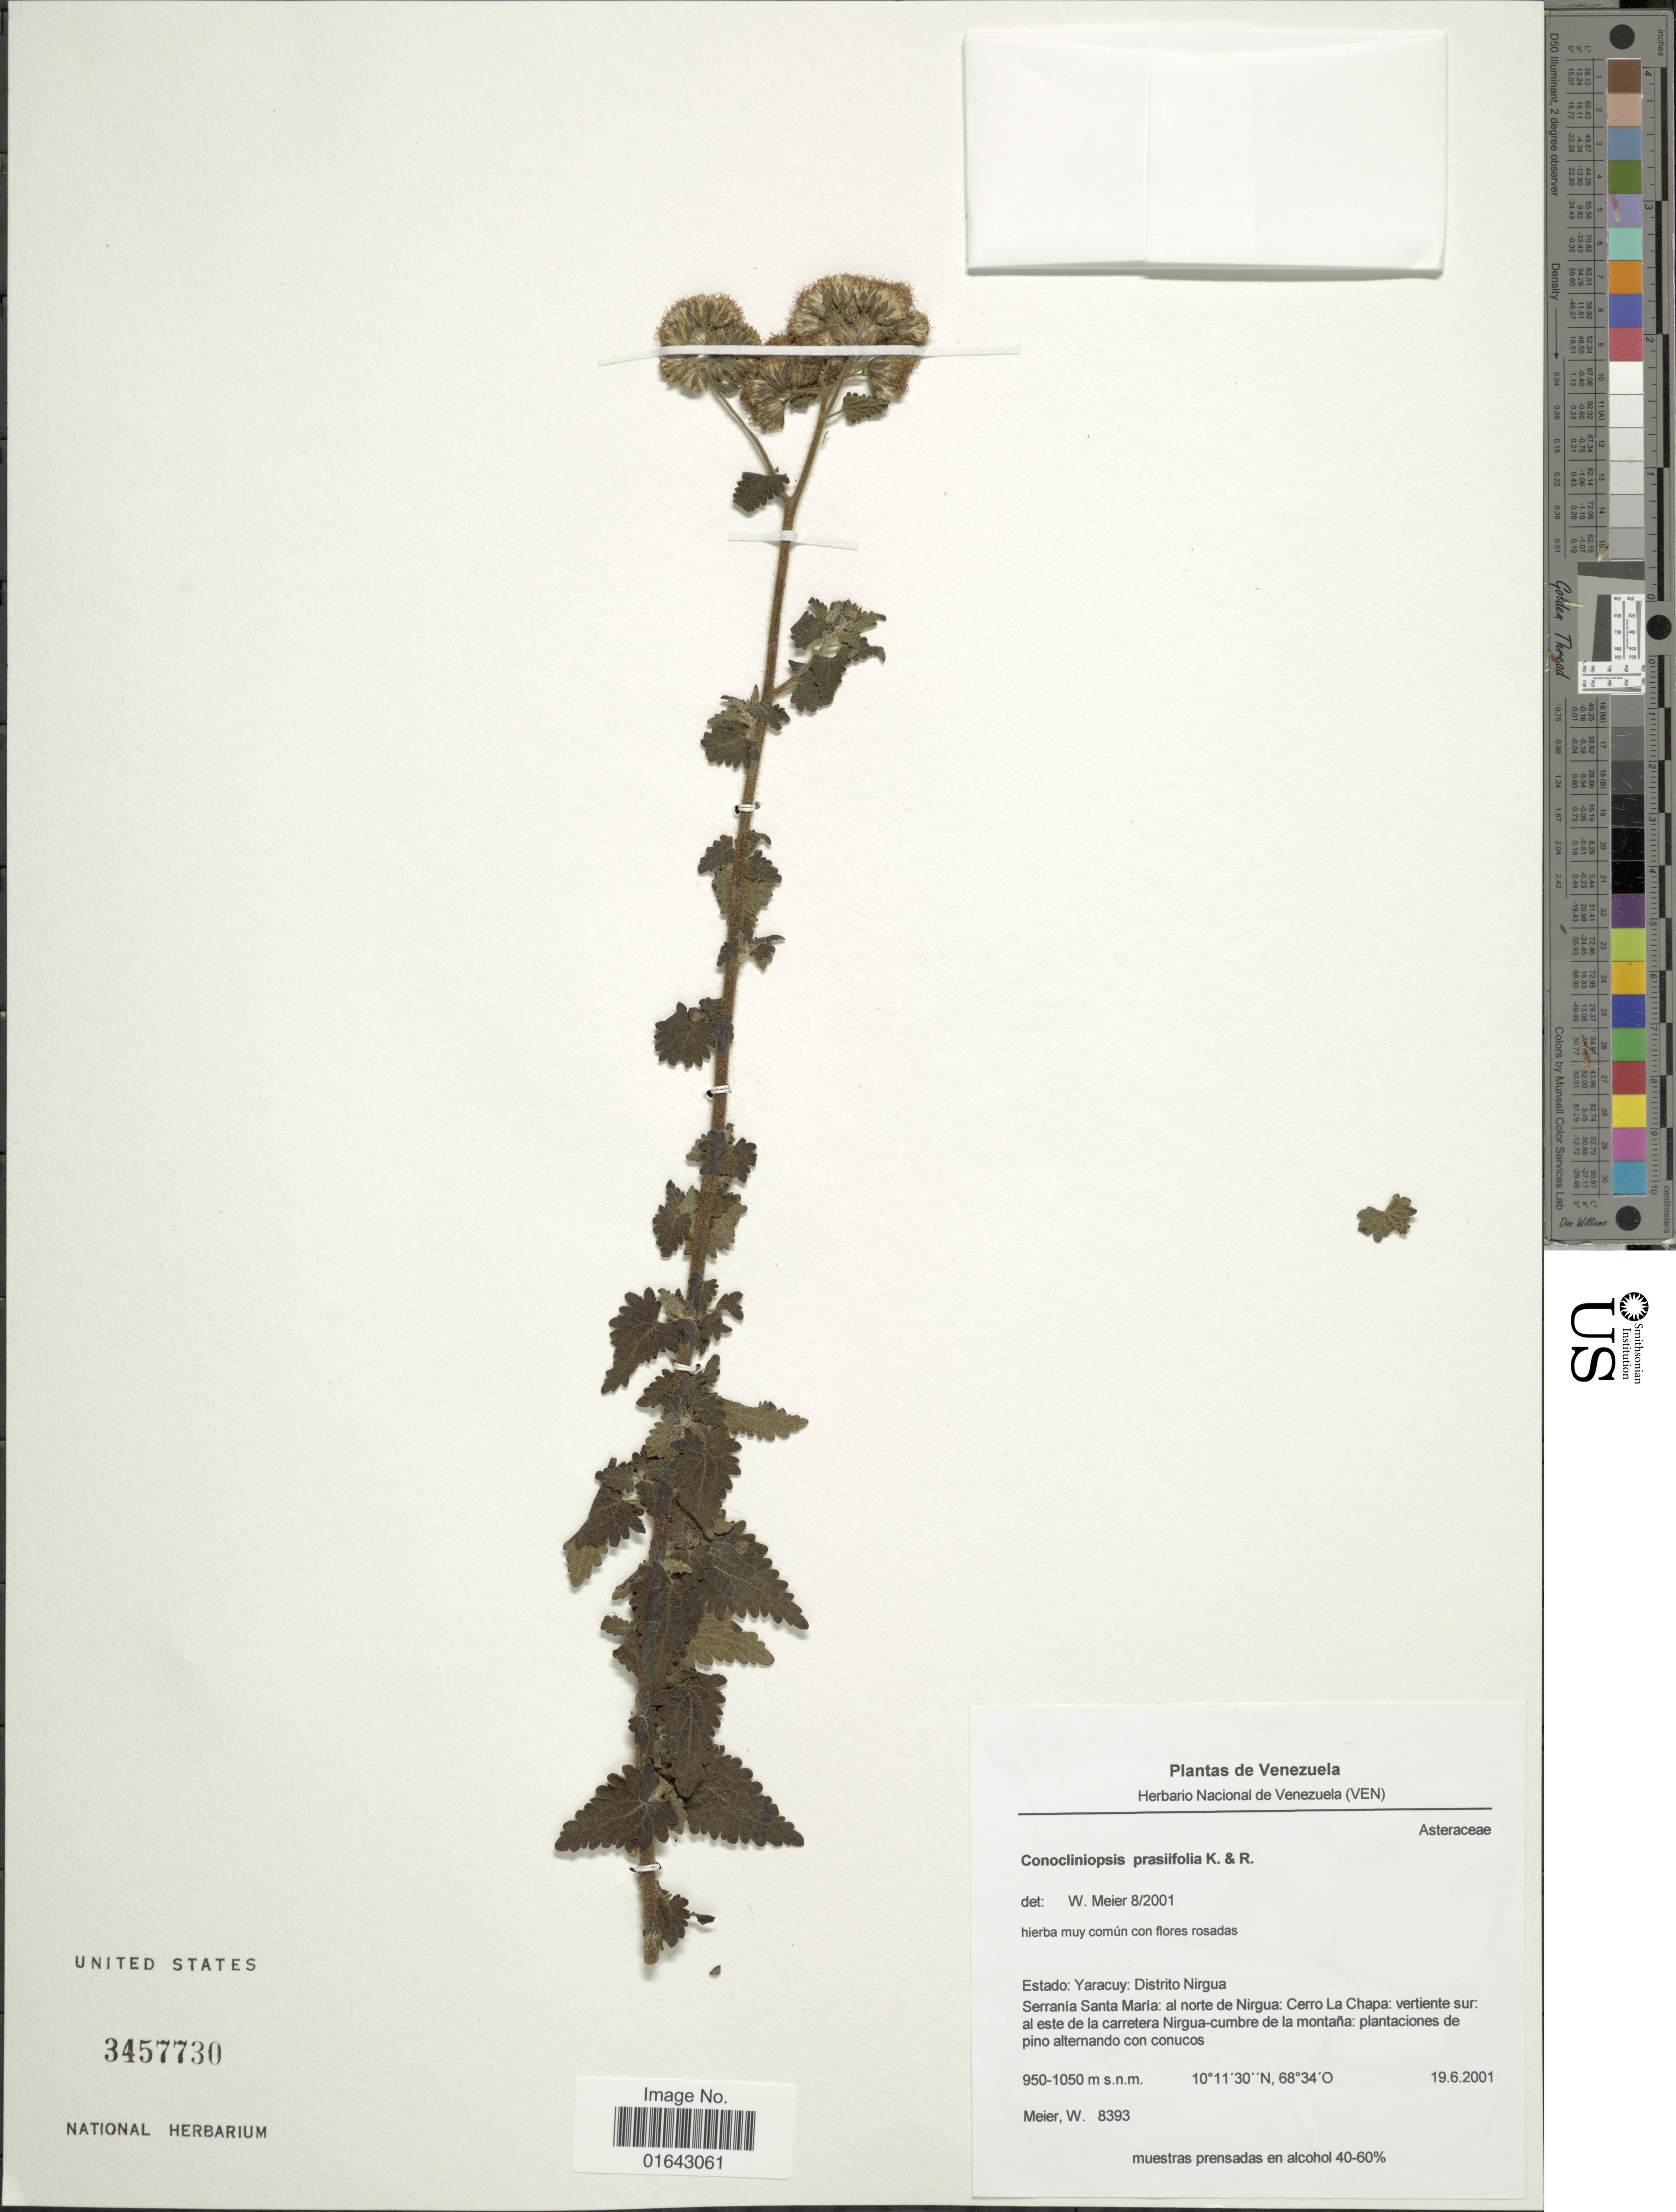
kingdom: Plantae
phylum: Tracheophyta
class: Magnoliopsida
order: Asterales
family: Asteraceae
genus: Conocliniopsis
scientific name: Conocliniopsis prasiifolia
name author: (DC.) R.M. King & H. Rob.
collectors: W. Meier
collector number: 8393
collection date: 2001-06-19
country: Venezuela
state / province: Yaracuy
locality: Estado: Yaracuy: Distrito Nirgua. Serrania Santa Maria: al norte de Nirgua: Cerro La Chapa: vertiente sur: al este de la carretera Nirgua-cumbre de la montaña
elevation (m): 950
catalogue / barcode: US 3457730